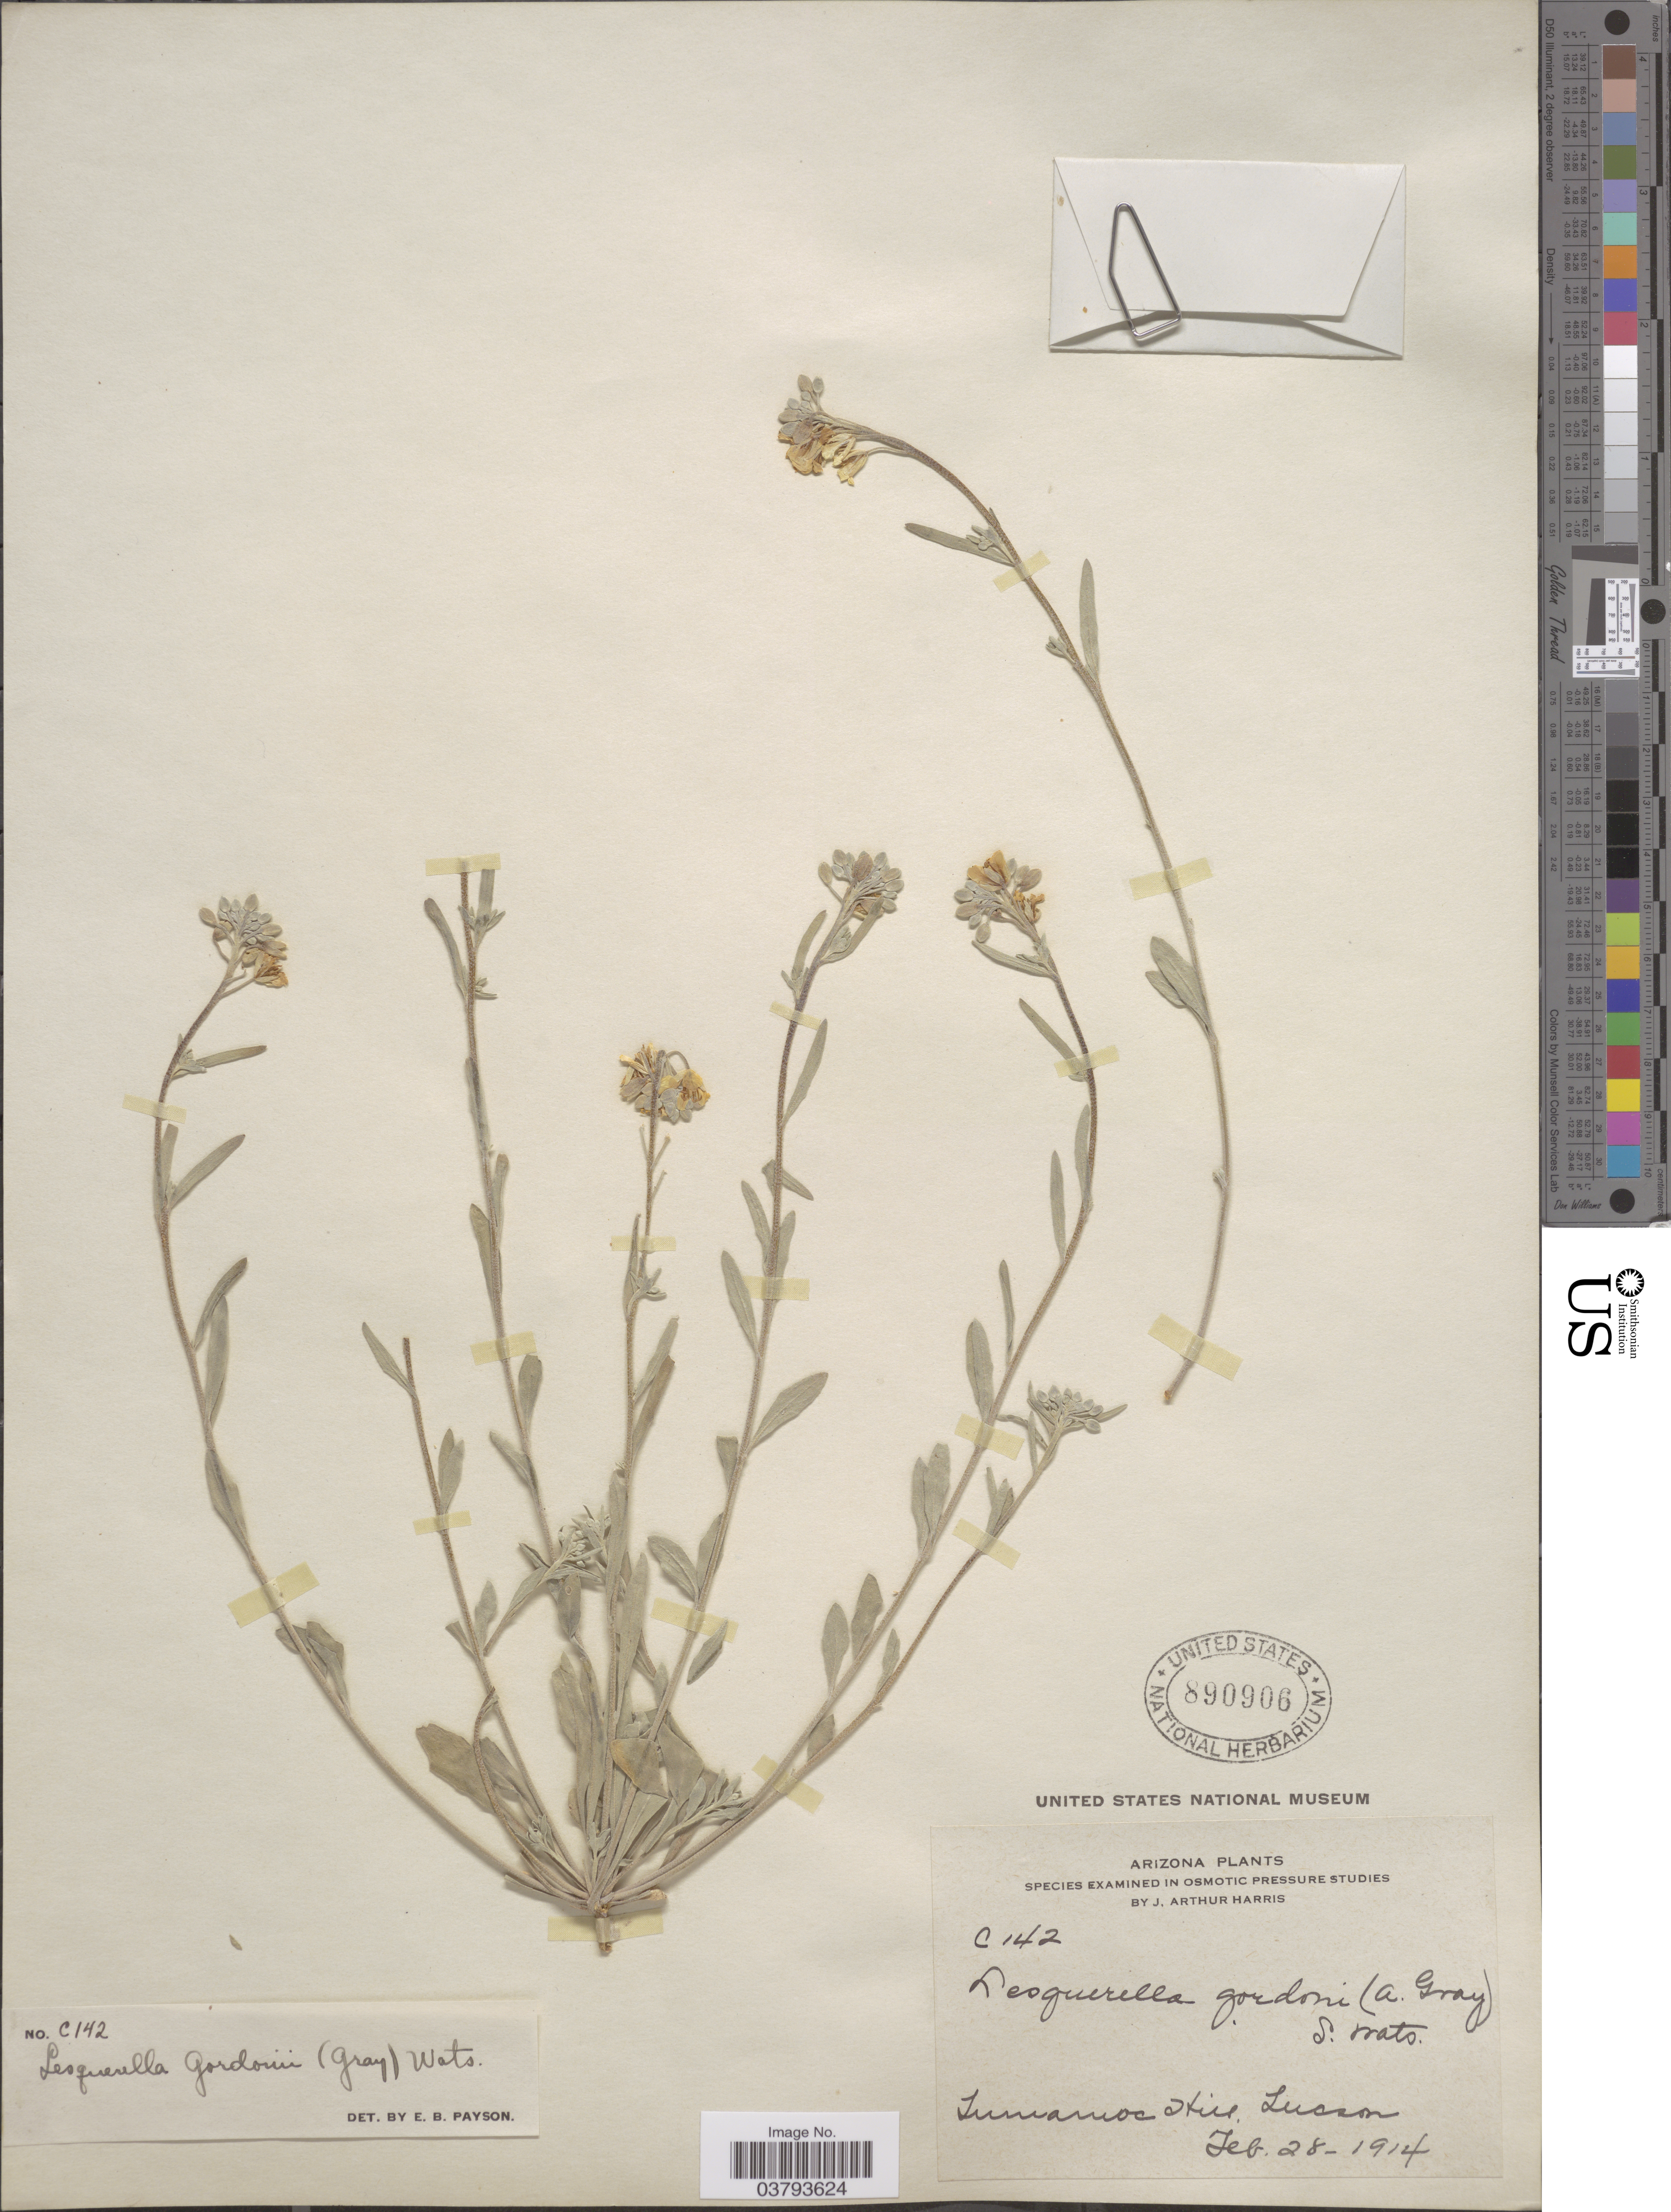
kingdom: Plantae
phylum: Tracheophyta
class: Magnoliopsida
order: Brassicales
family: Brassicaceae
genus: Lesquerella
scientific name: Lesquerella gordonii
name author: (A. Gray) S. Watson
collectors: J. A. Harris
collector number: C142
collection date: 1914-02-28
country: United States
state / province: Arizona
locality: Tumamoc Hill. Tucson.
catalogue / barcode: US 890906